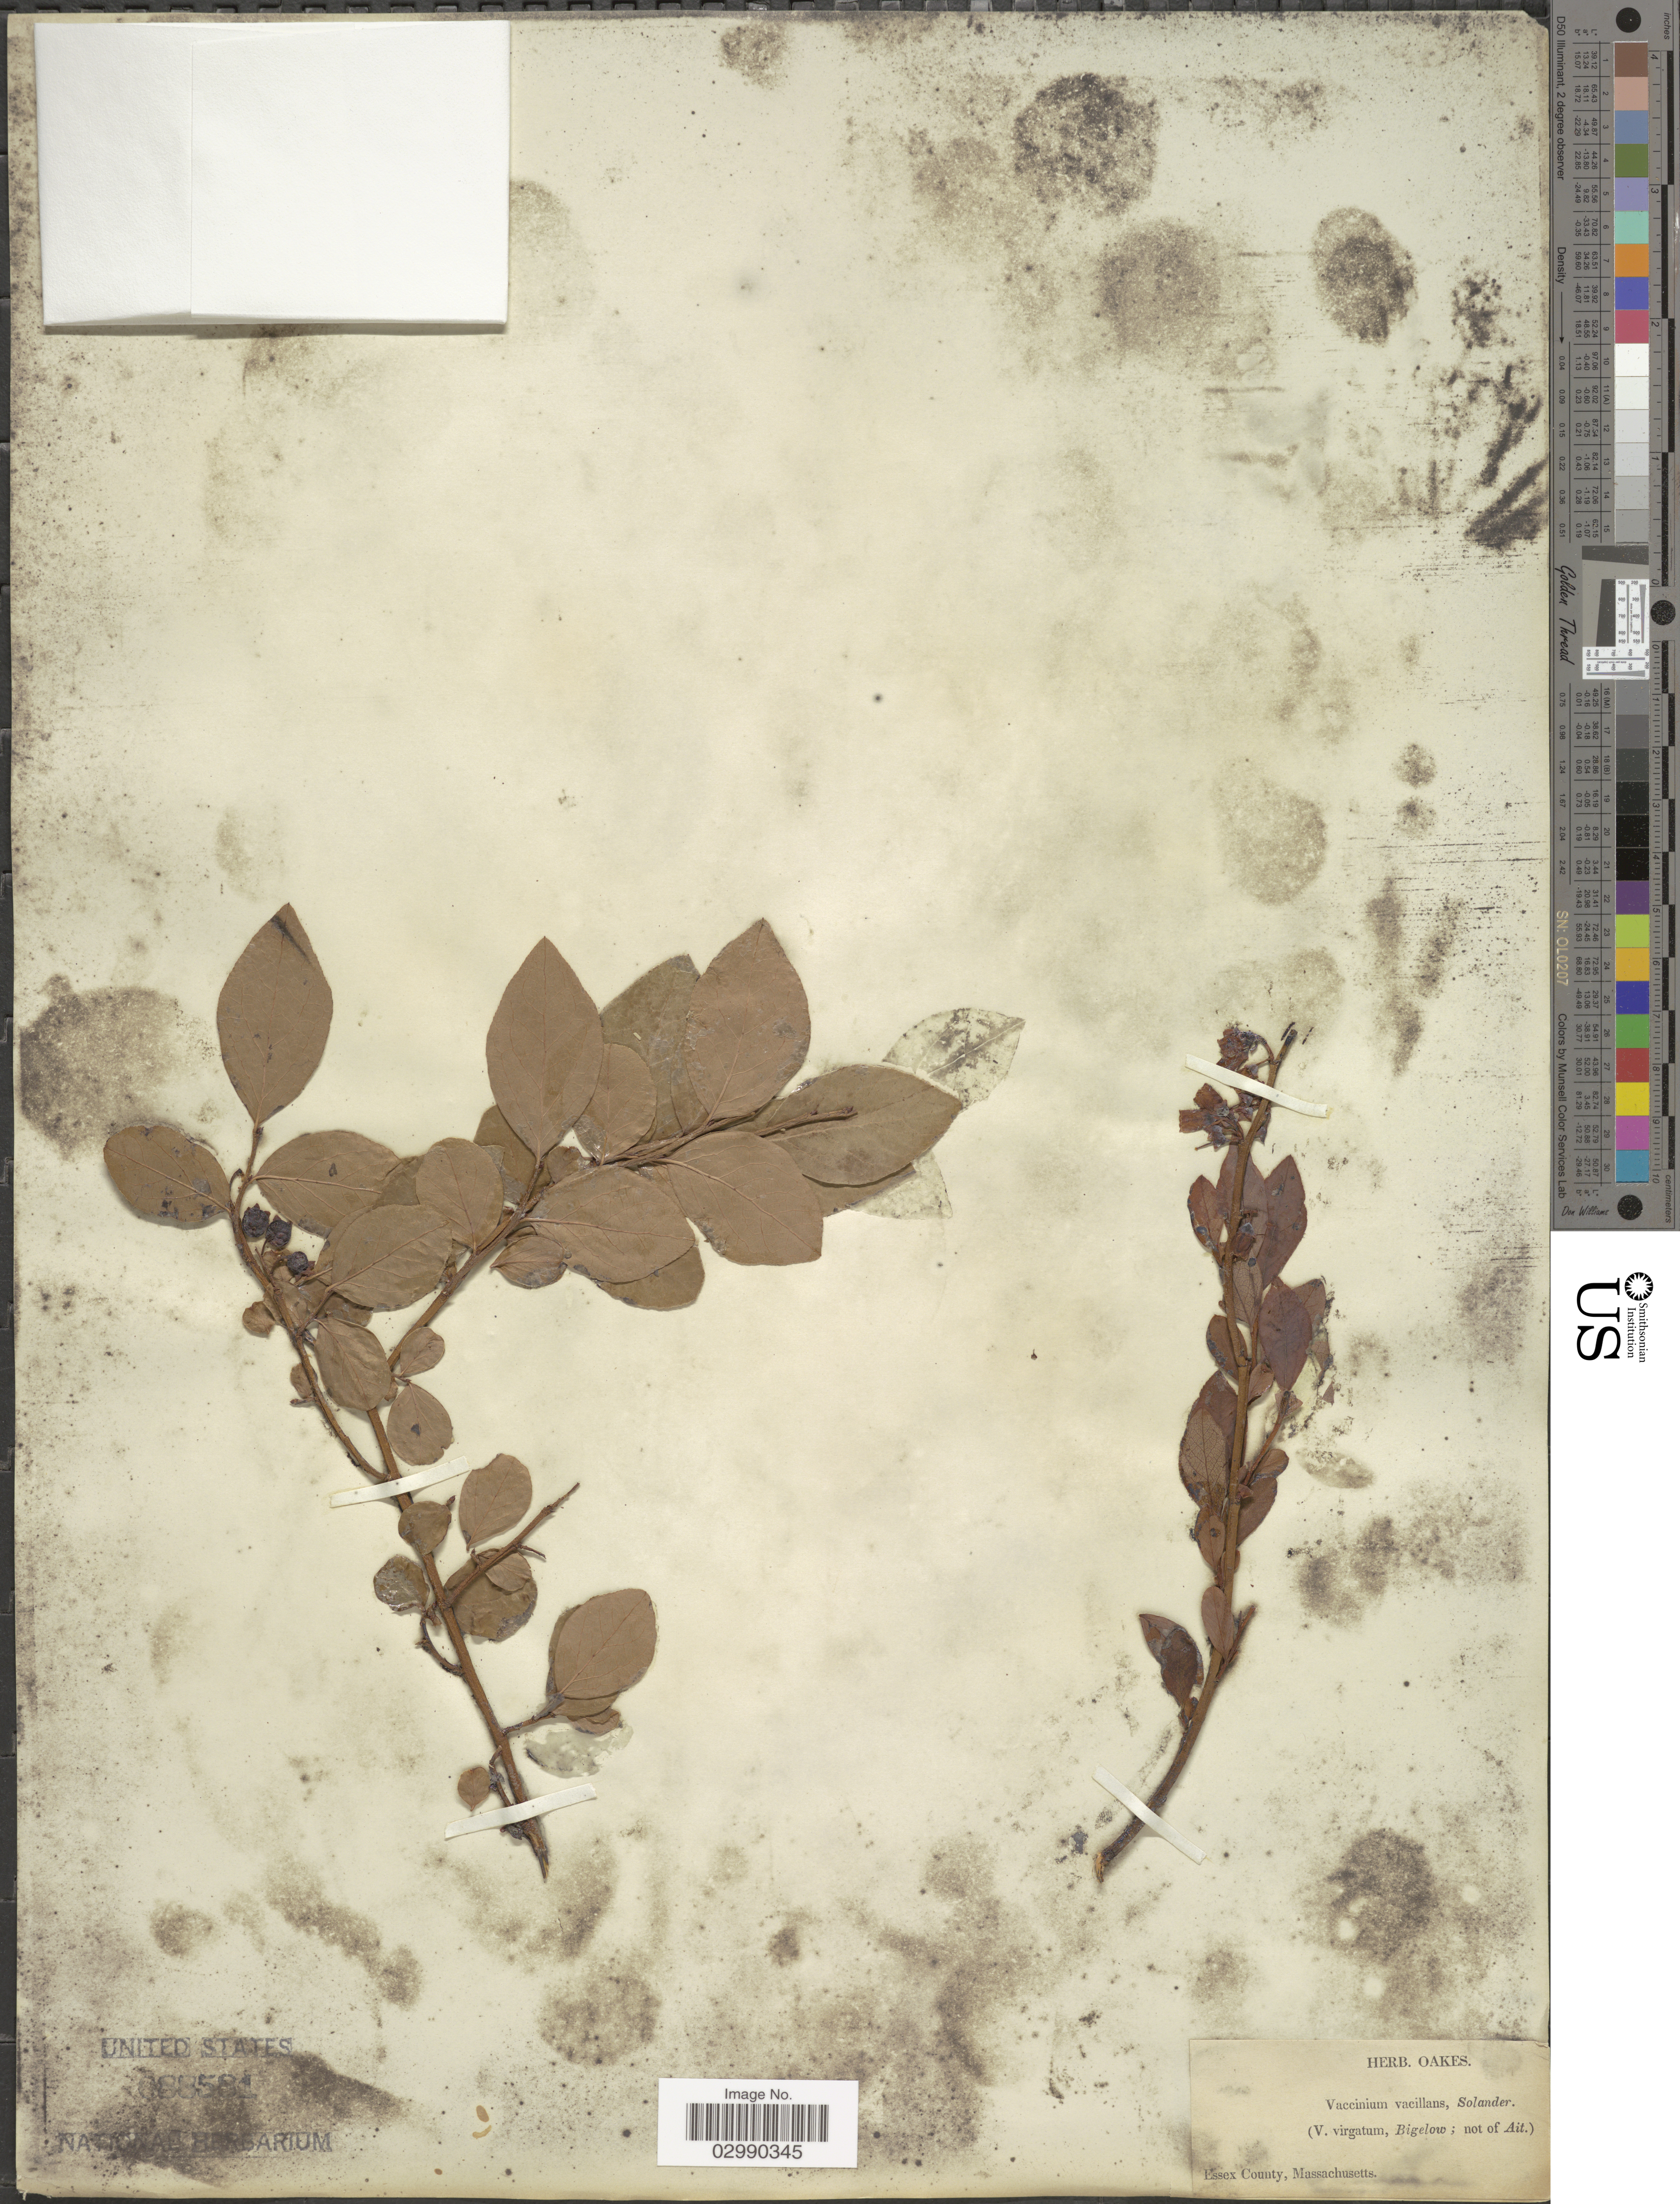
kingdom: Plantae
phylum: Tracheophyta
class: Magnoliopsida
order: Ericales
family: Ericaceae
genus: Vaccinium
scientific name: Vaccinium vacillans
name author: Kalm ex Torr.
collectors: ex herb. Oakes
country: United States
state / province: Massachusetts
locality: Essex County.